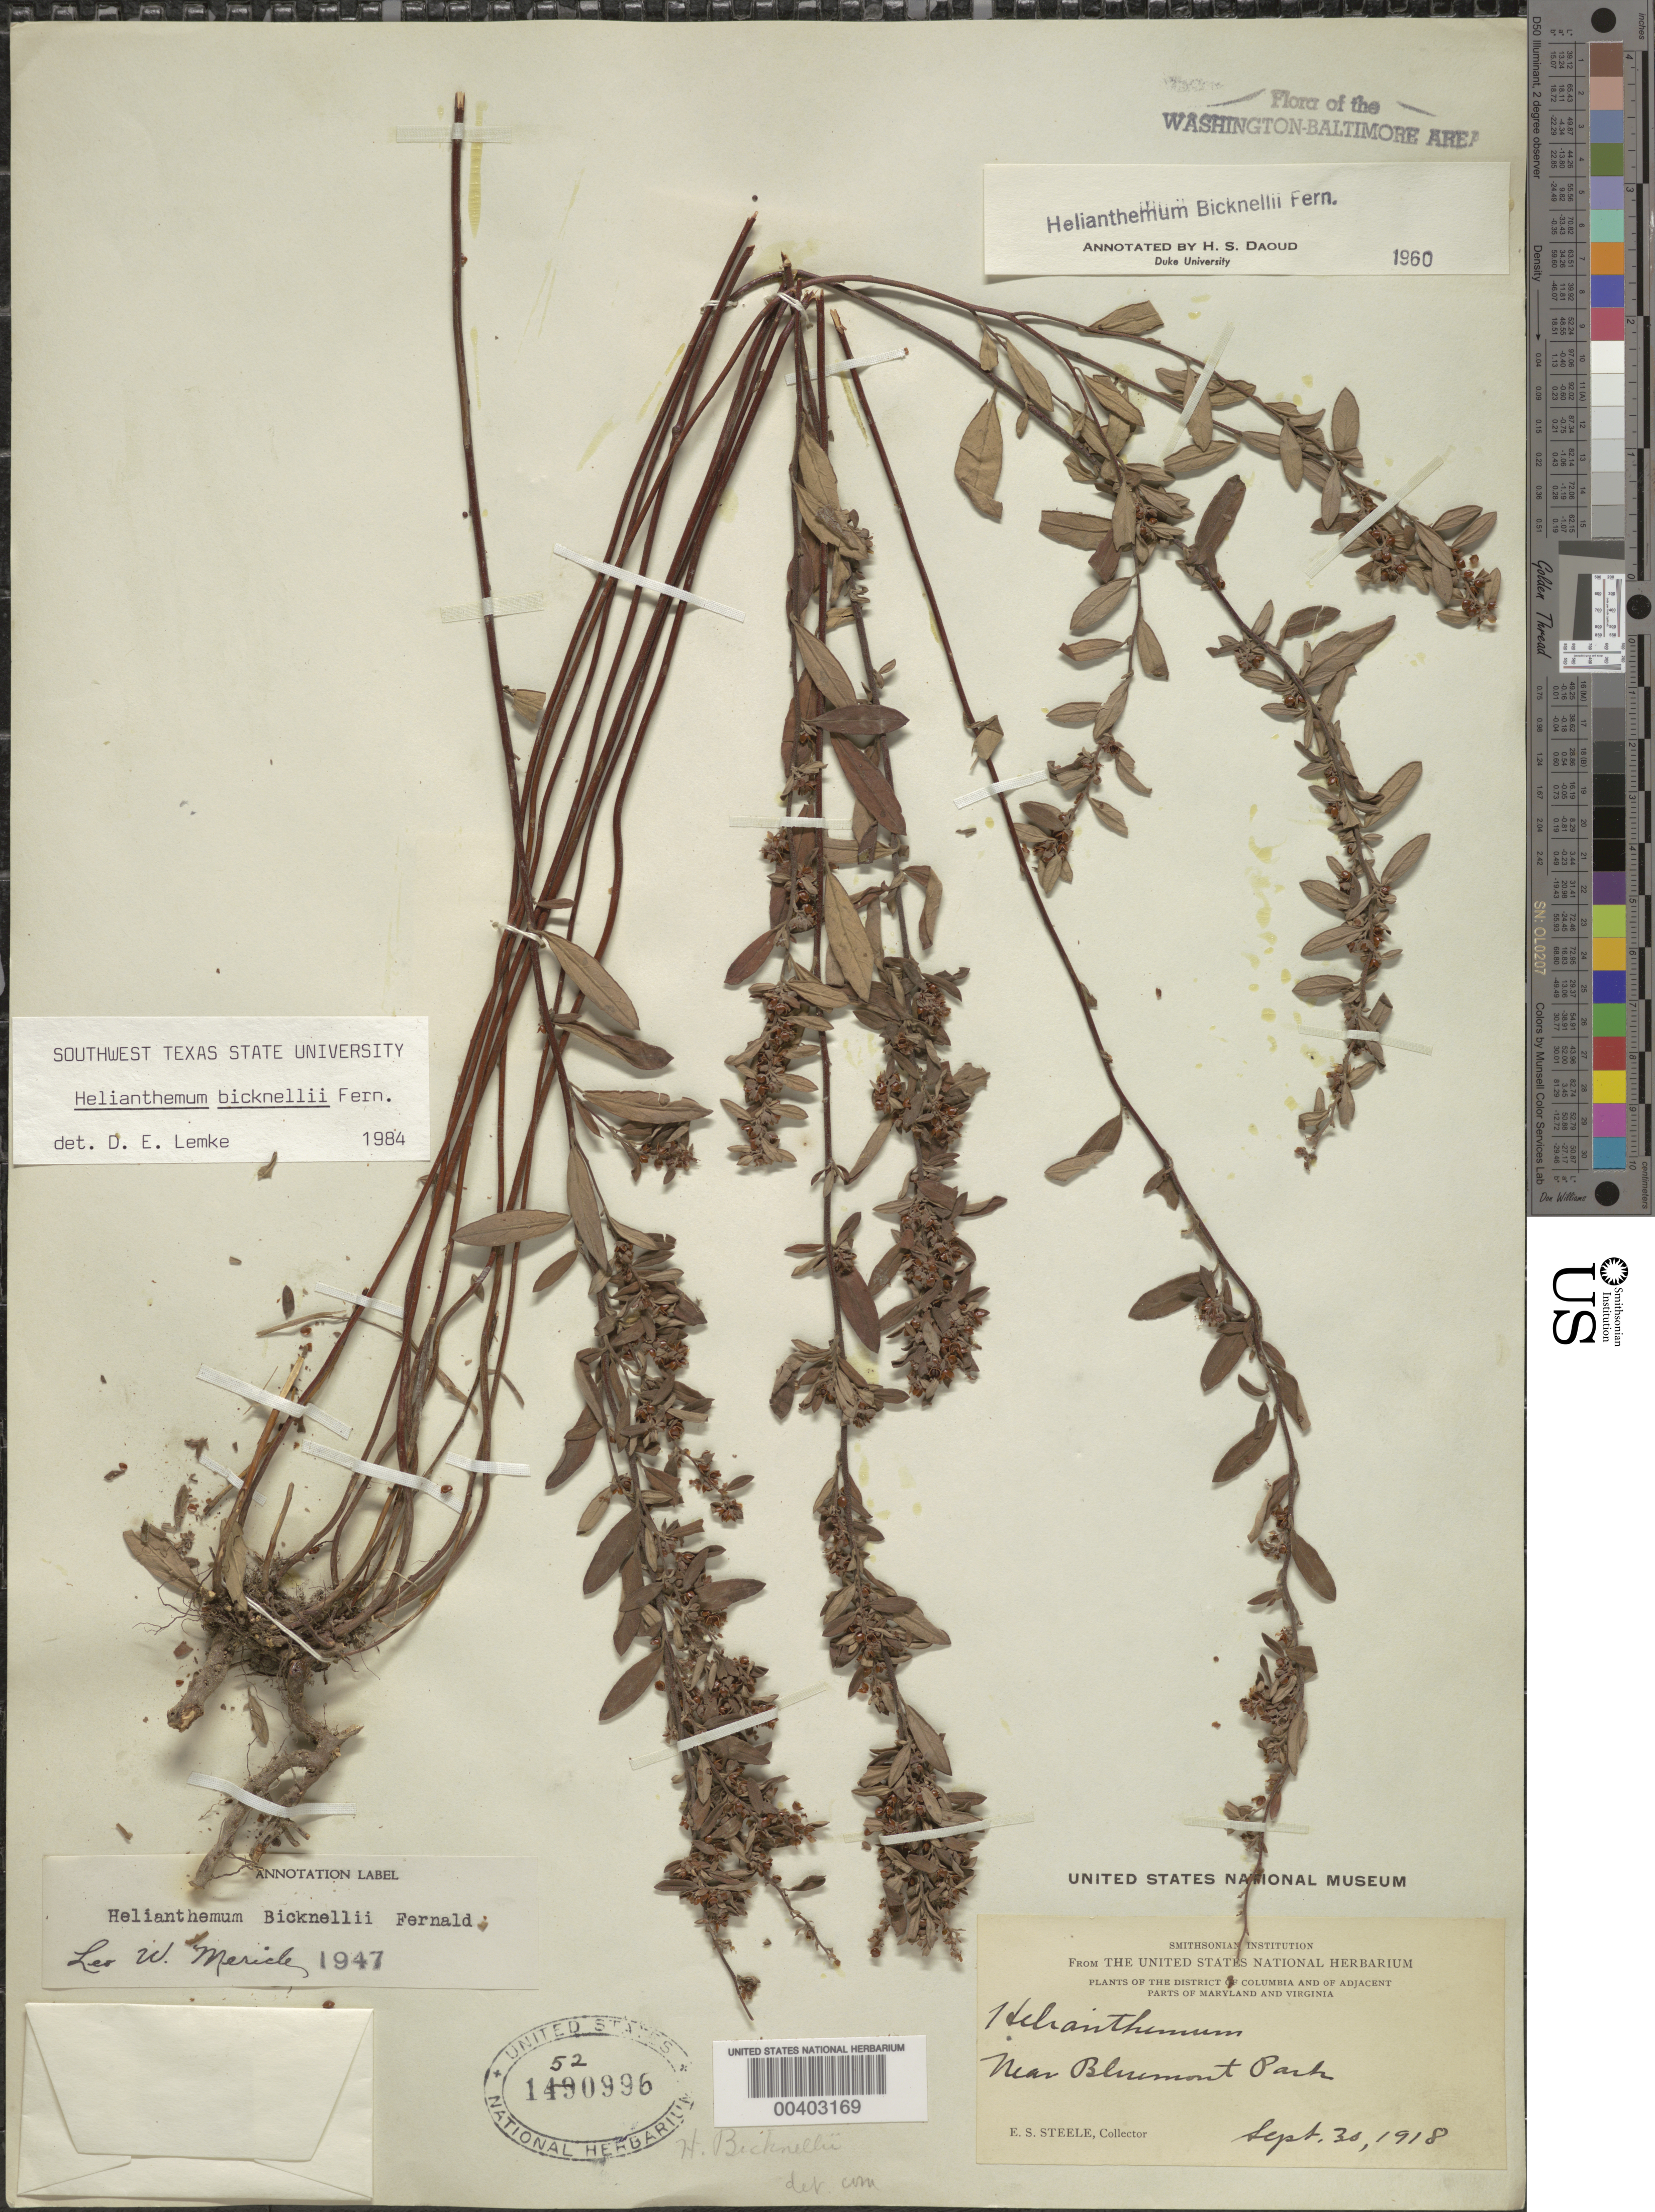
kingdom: Plantae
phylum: Tracheophyta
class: Magnoliopsida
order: Malvales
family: Cistaceae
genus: Crocanthemum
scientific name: Crocanthemum bicknellii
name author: (Fernald) Janch.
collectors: E. Steele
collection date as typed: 30 Sep 1918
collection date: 1918-09-30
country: United States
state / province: Virginia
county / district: Loudoun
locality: Bluemont Park vicinity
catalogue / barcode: US 1520996